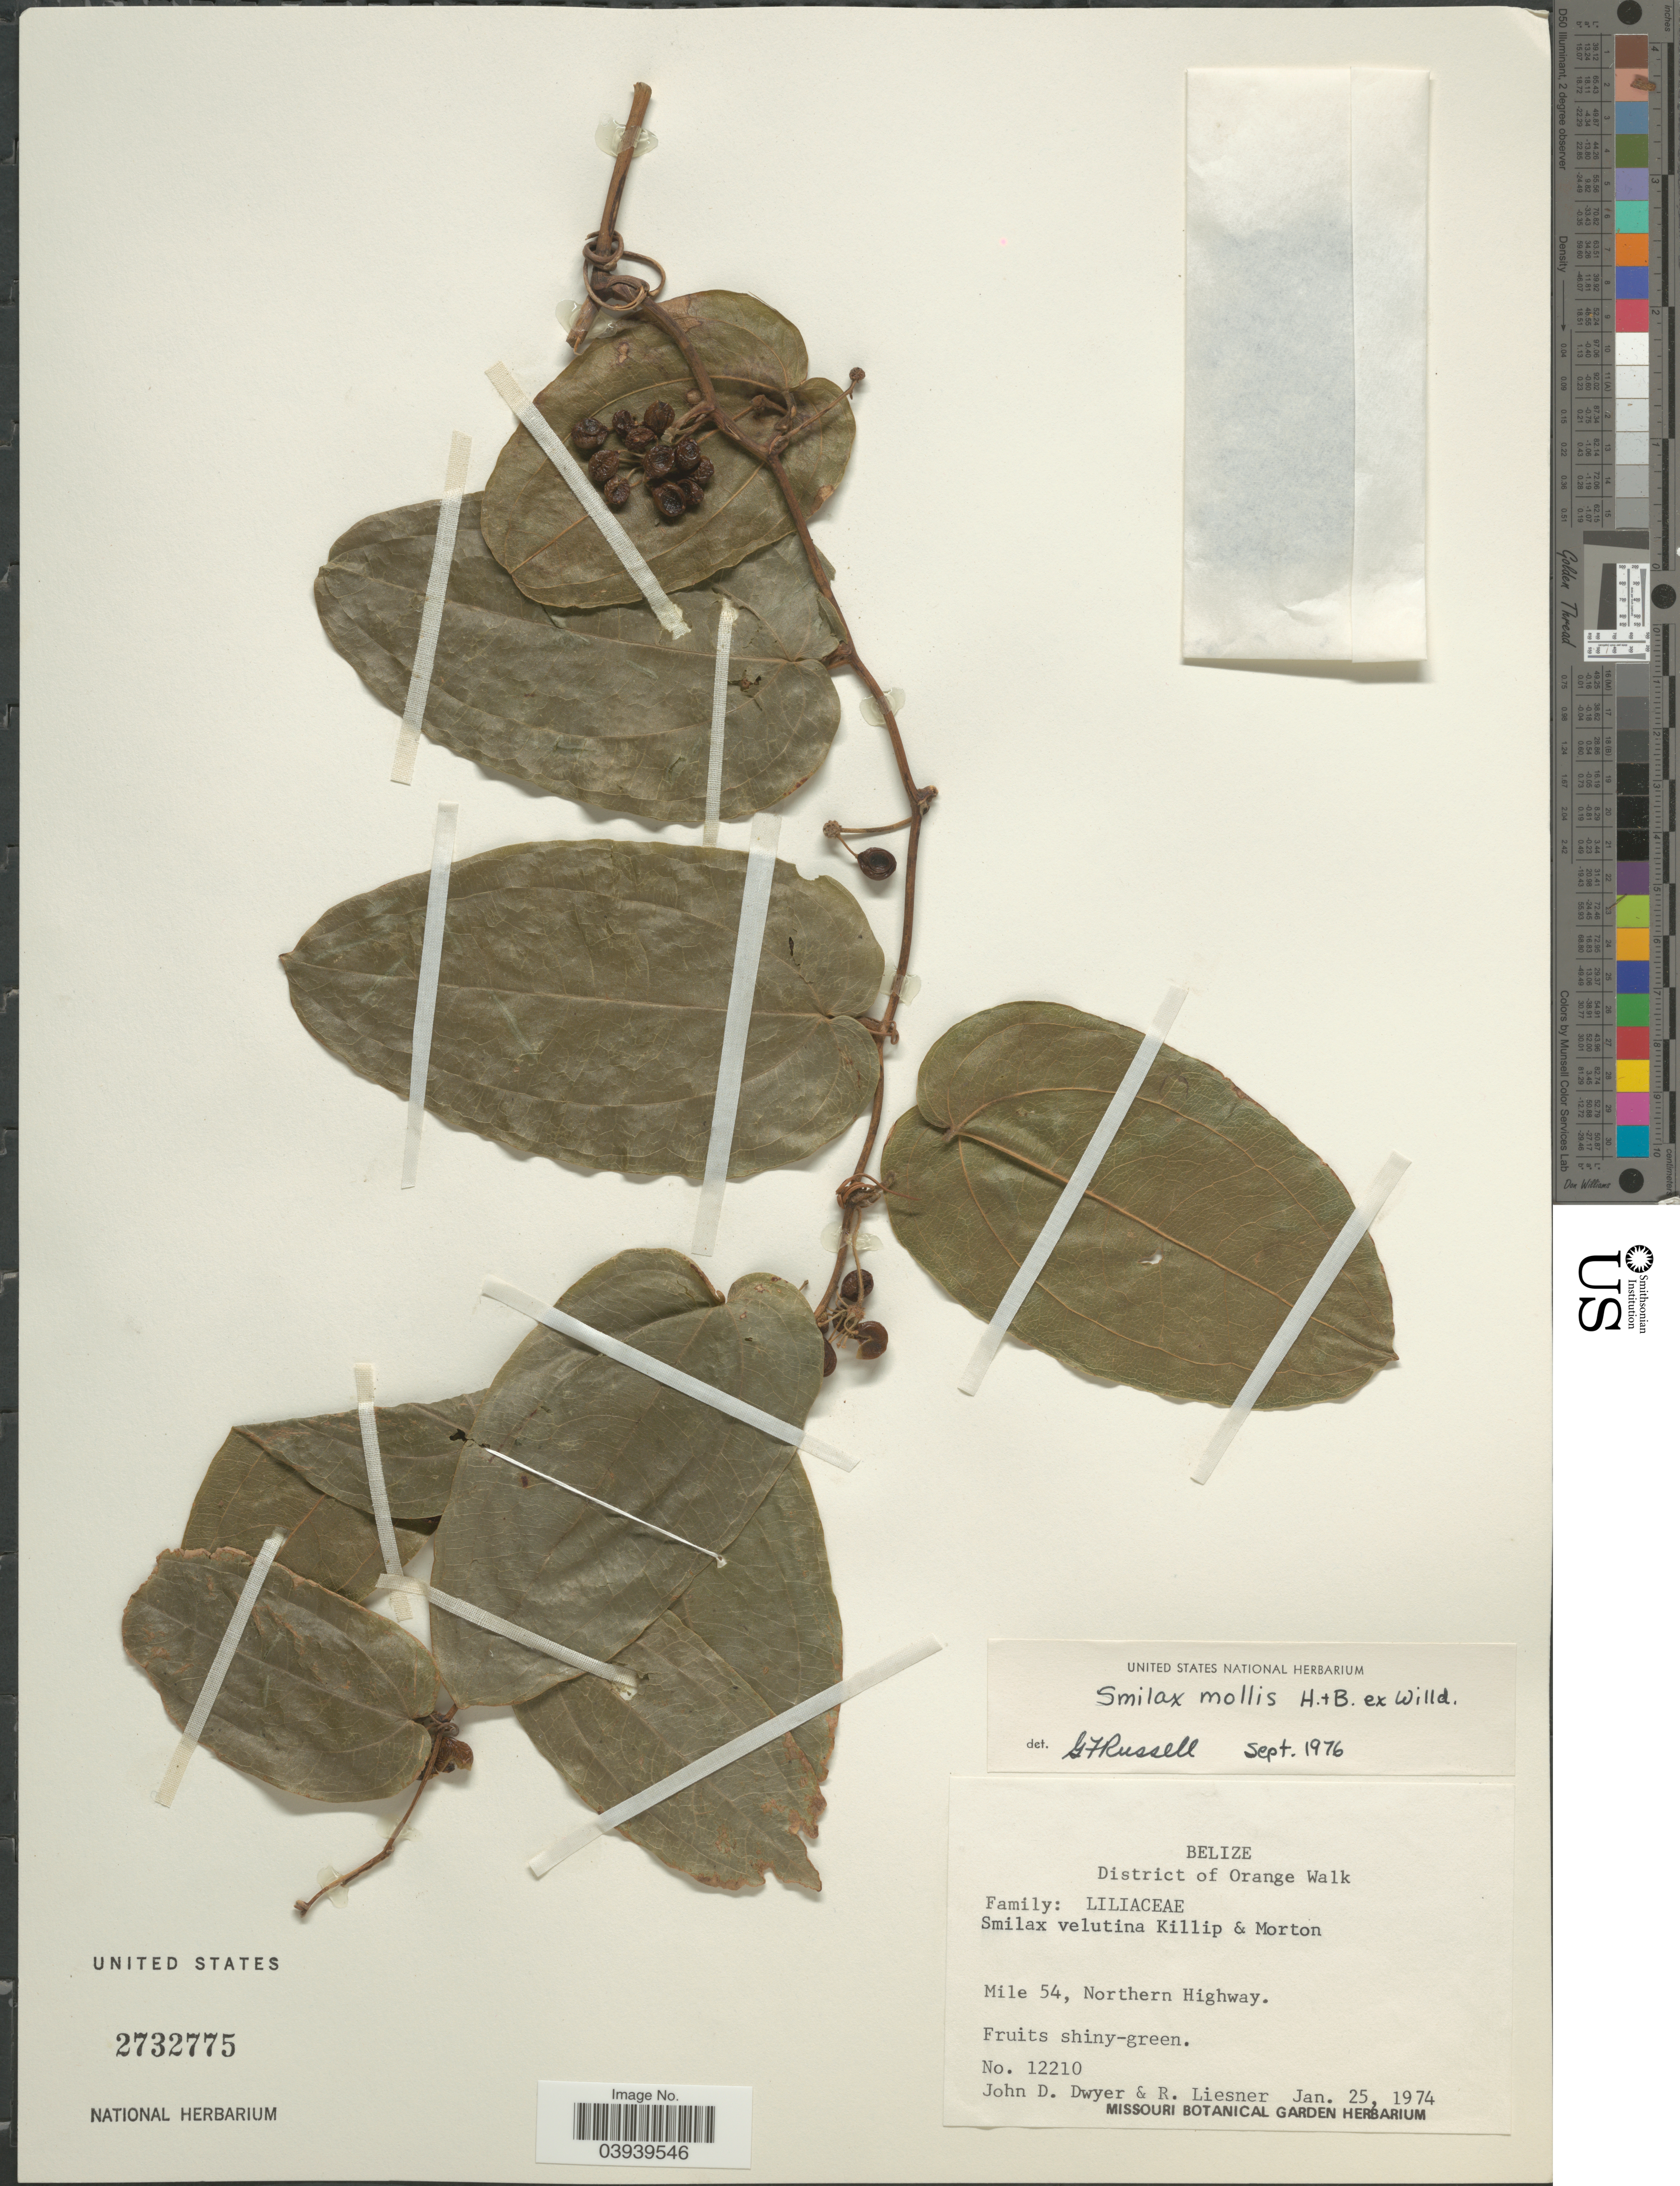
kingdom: Plantae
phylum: Tracheophyta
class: Liliopsida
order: Liliales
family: Smilacaceae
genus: Smilax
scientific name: Smilax mollis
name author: Humb. & Bonpl. ex Willd.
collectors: J. D. Dwyer & R. L. Liesner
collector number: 12210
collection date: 1974-01-25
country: Belize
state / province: Orange Walk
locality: District of Orange Walk. Mile 54, Northern Highway.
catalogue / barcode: US 2732775